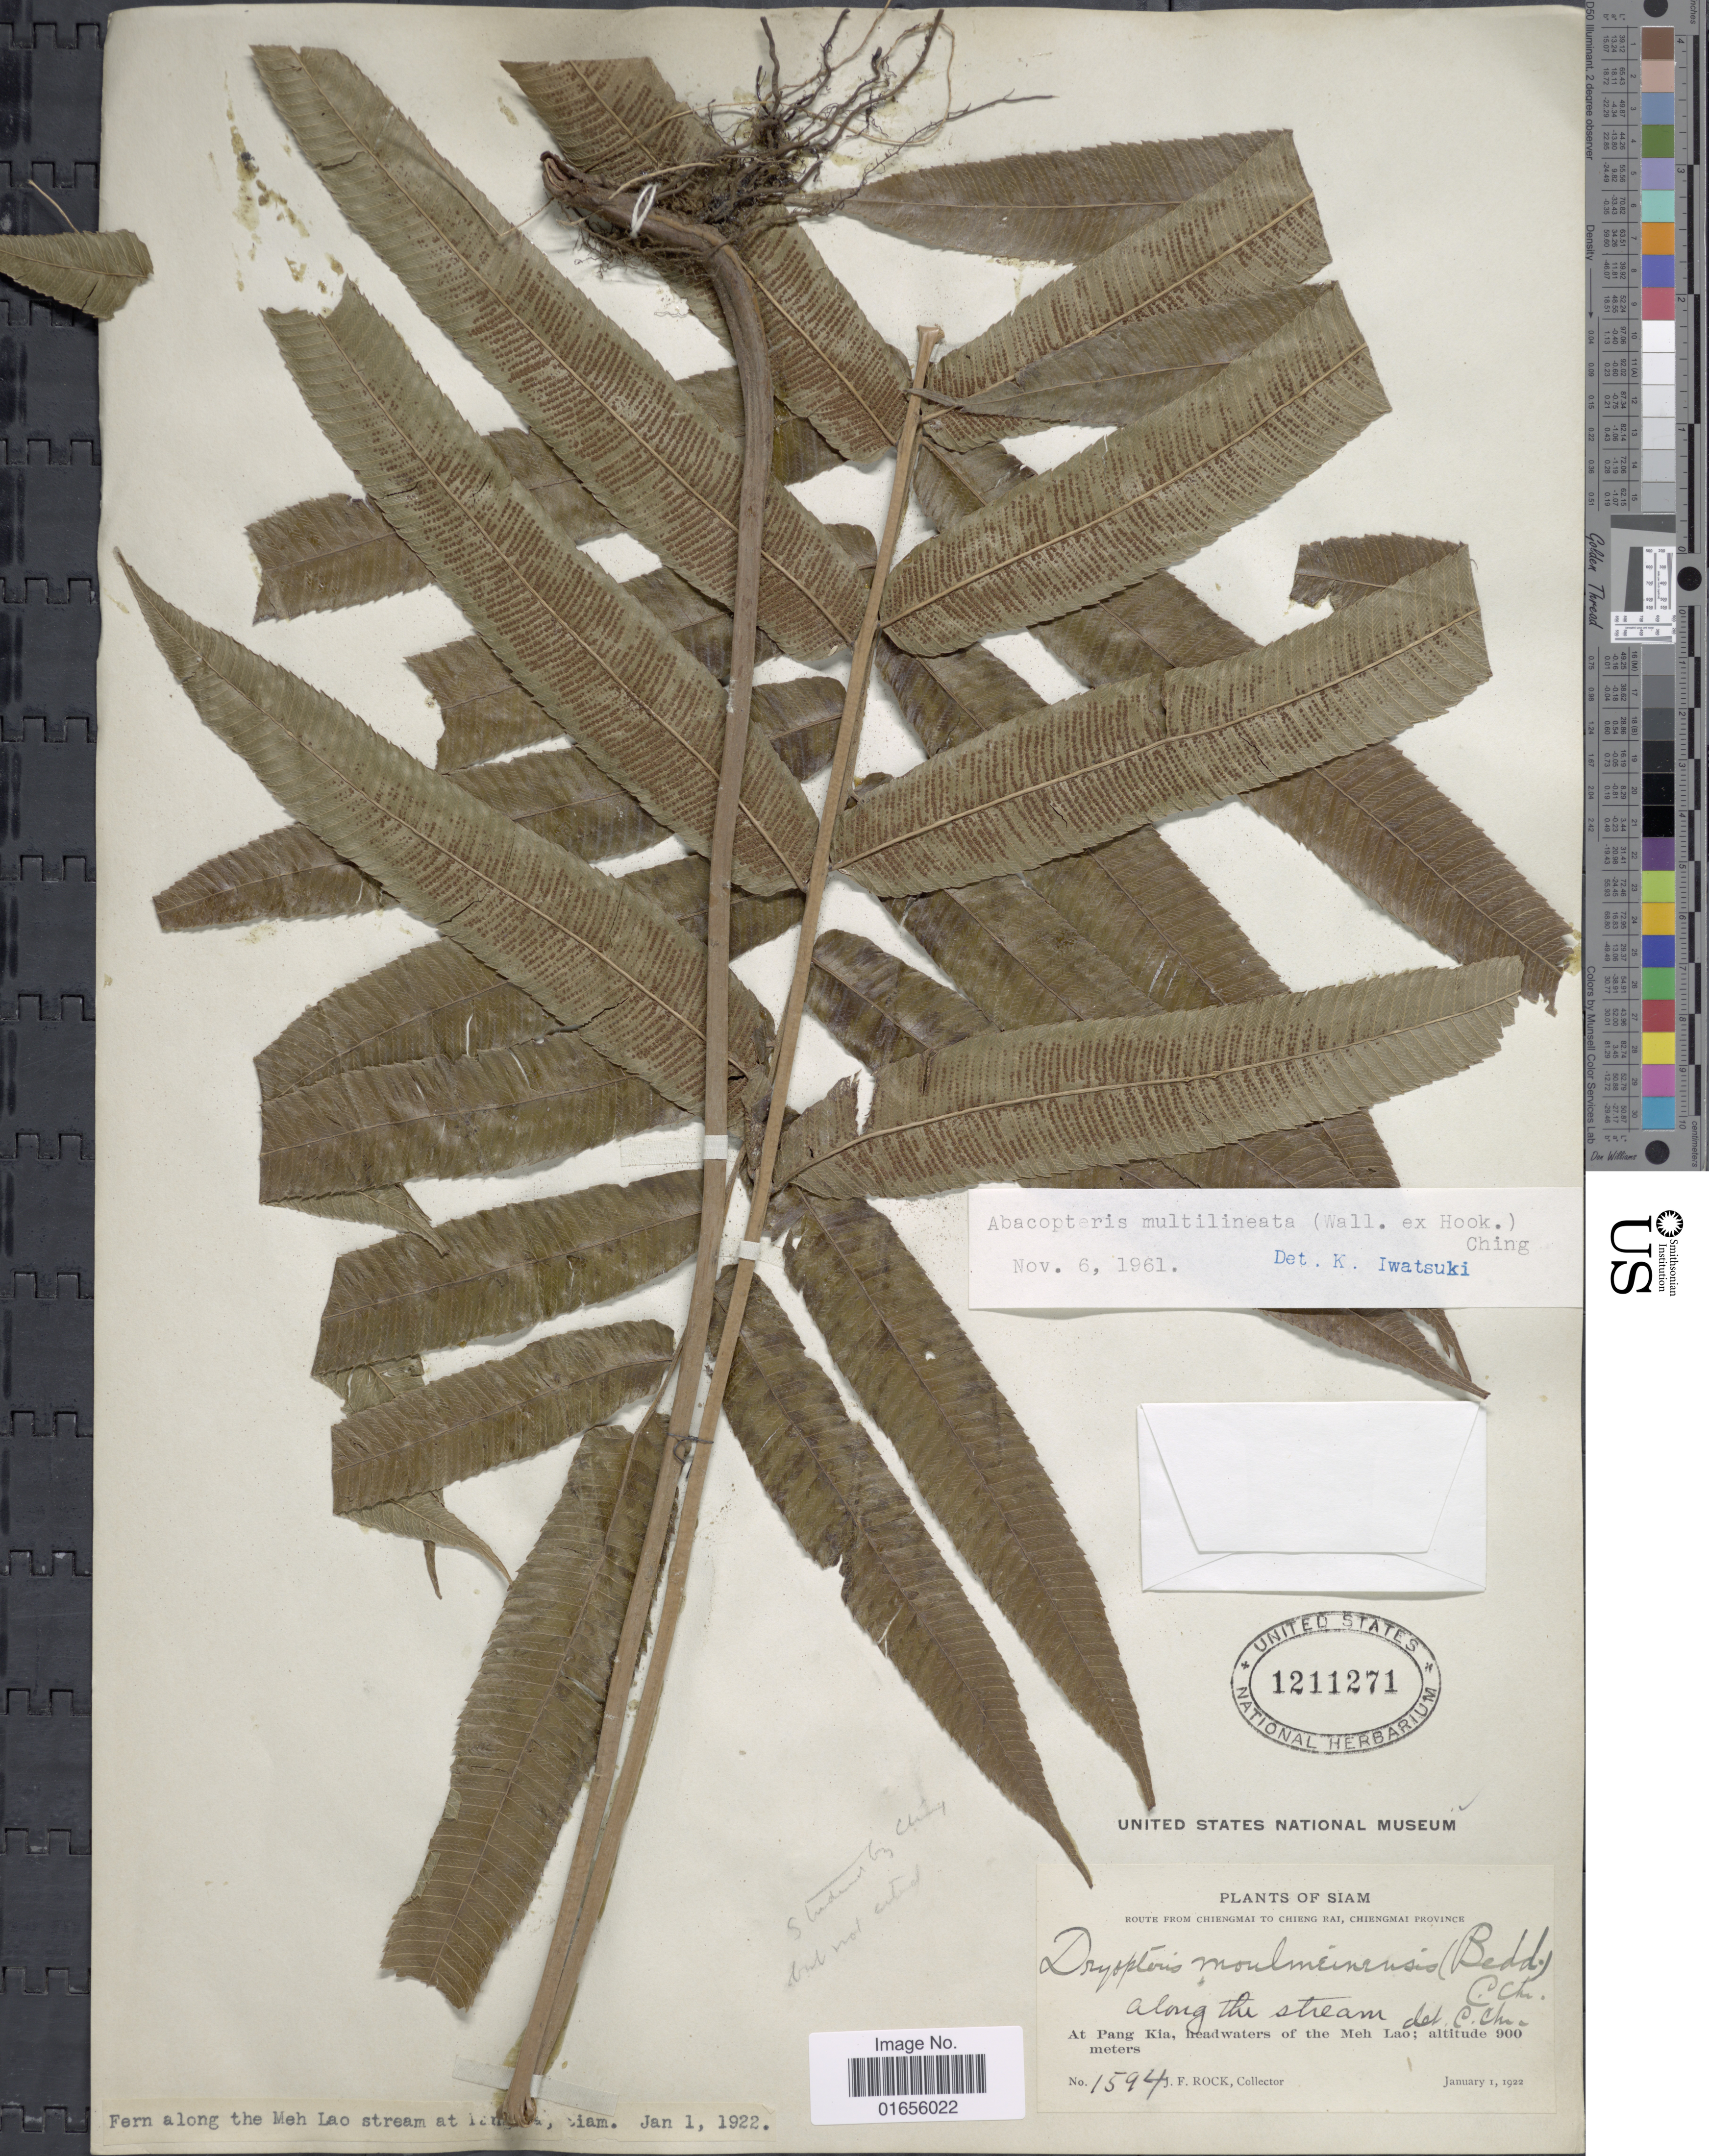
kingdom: Plantae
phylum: Tracheophyta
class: Polypodiopsida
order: Polypodiales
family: Thelypteridaceae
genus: Pronephrium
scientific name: Pronephrium nudatum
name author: (Roxb.) Holttum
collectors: J. Rock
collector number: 1594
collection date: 1922-01-01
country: Thailand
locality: Route from Chiengmai to Chieng Rai, Chiengmai Province, along the stream, at Pang Kia, headwaters of the Meh Lao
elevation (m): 900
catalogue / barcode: US 1211271